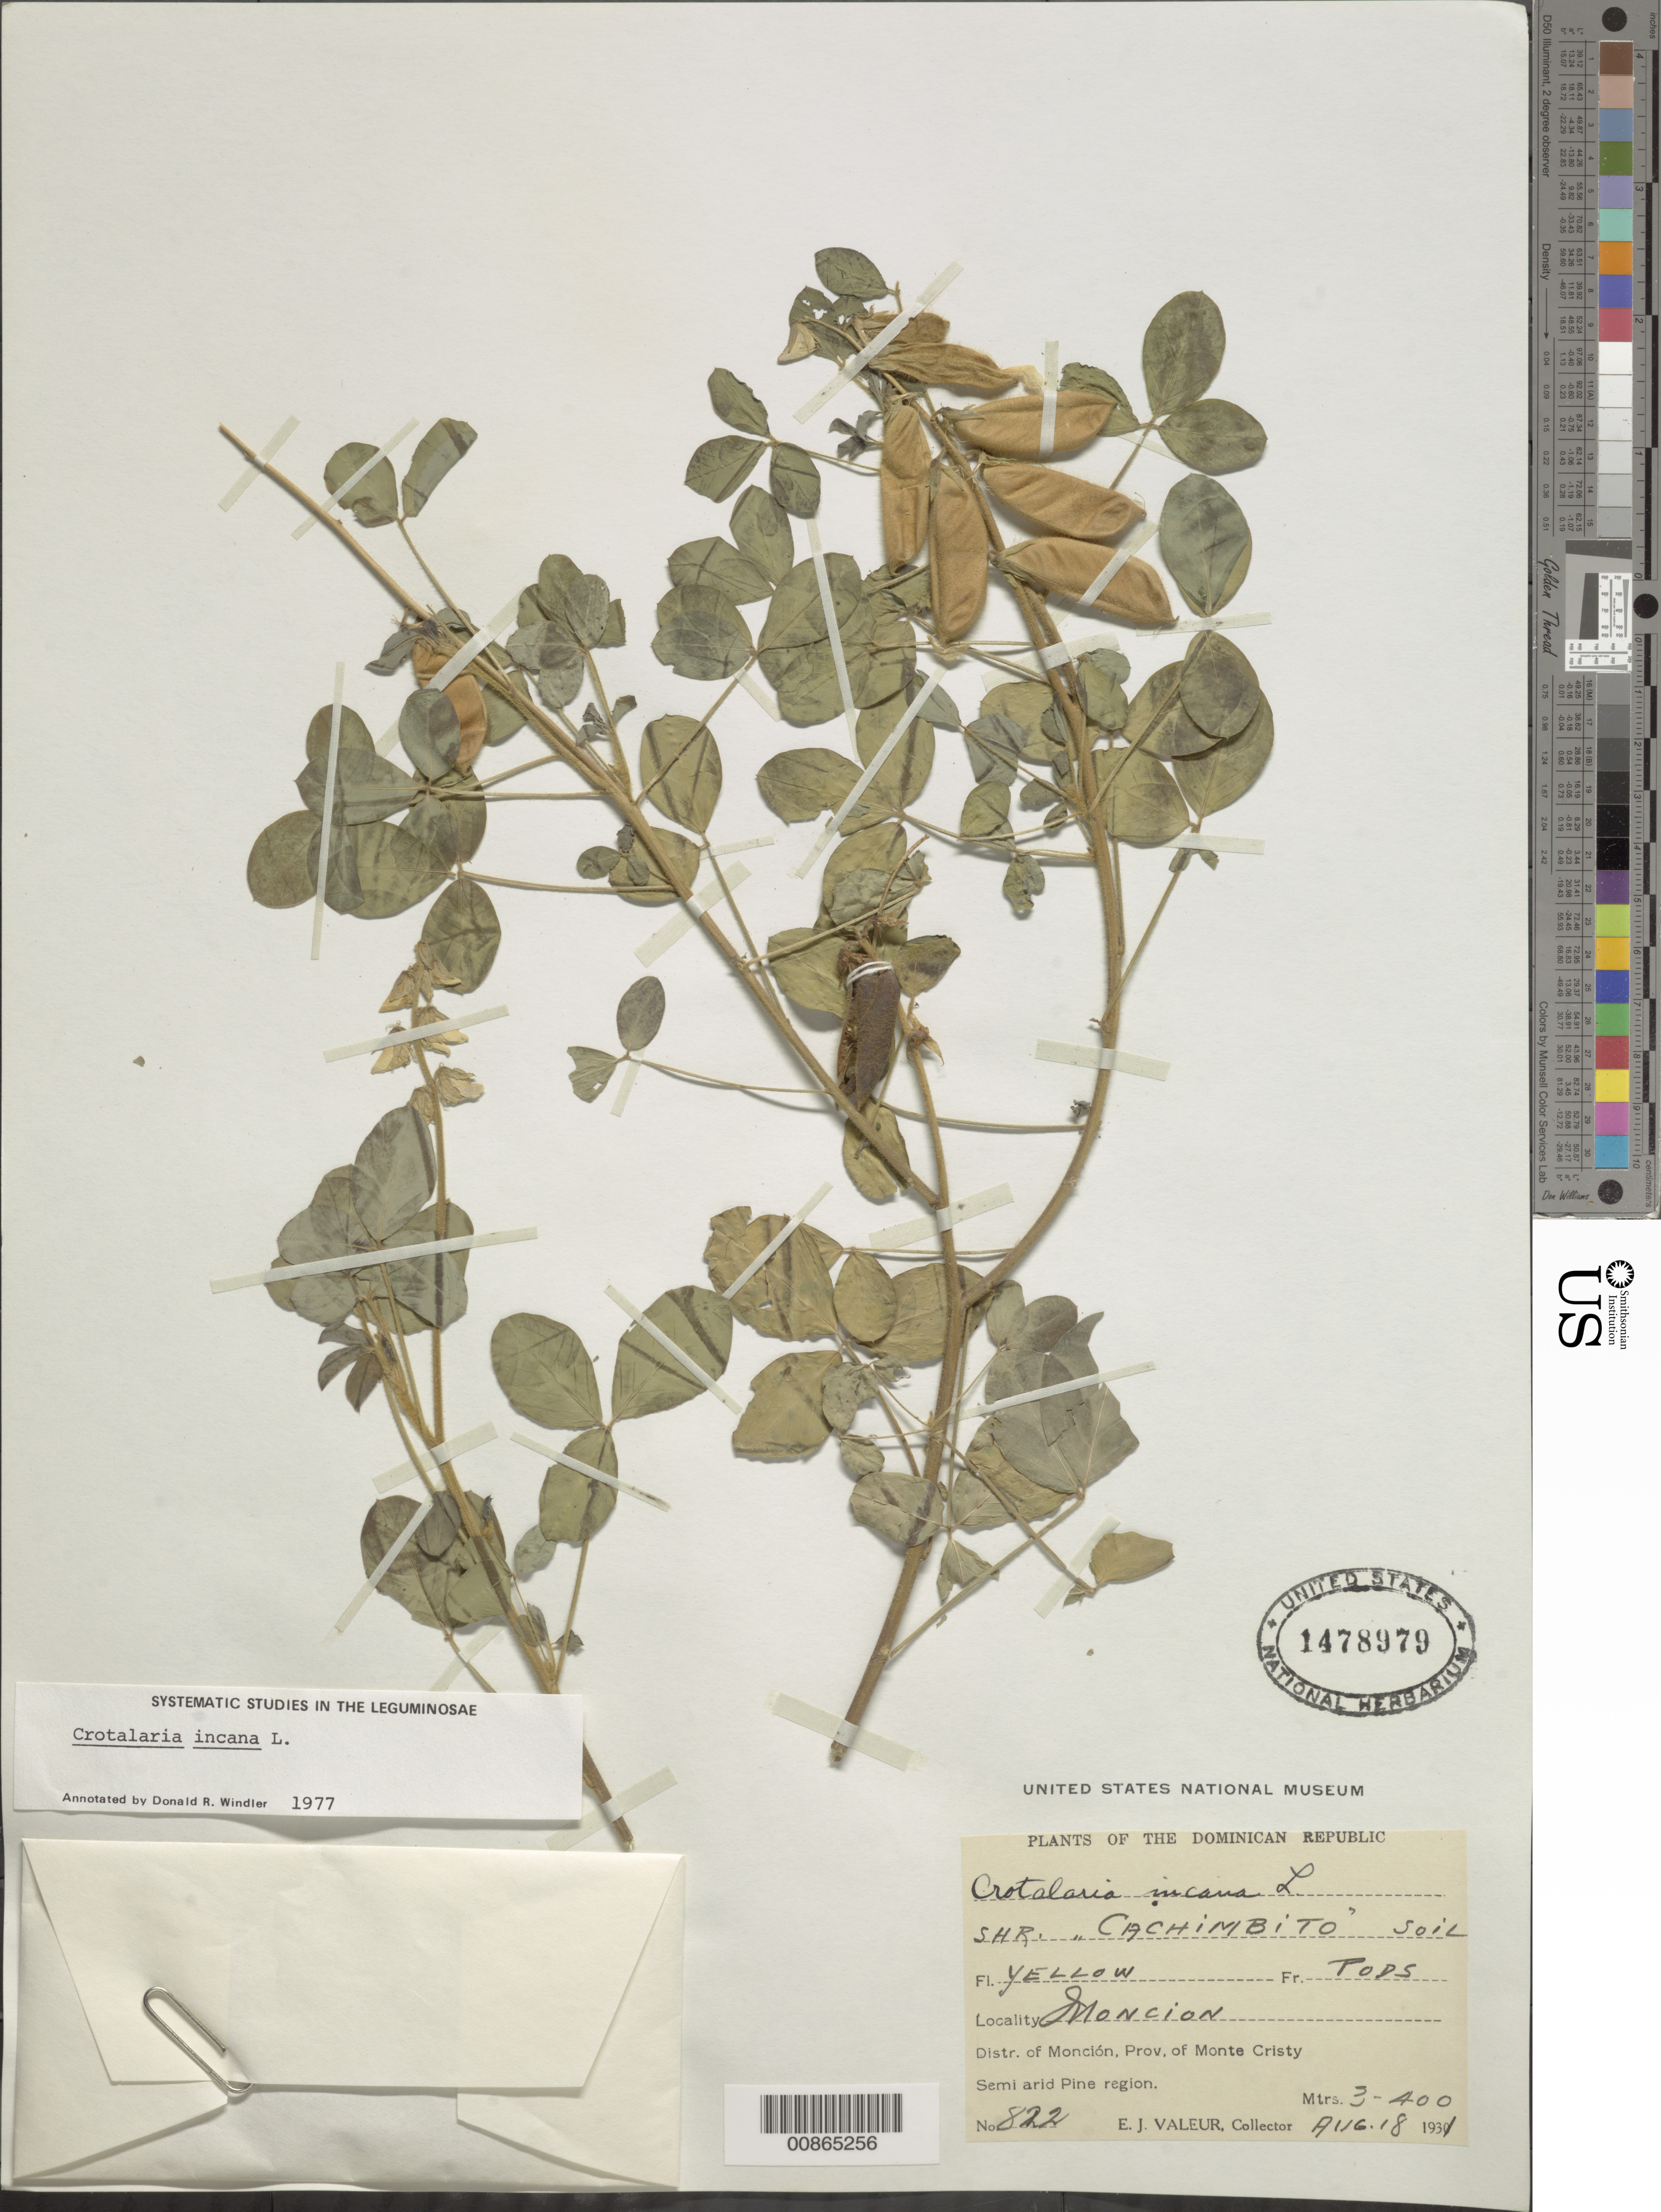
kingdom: Plantae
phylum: Tracheophyta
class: Magnoliopsida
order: Fabales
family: Fabaceae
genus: Crotalaria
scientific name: Crotalaria incana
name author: L.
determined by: Windler, D. R.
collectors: E. Valeur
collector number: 822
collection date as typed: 18 Aug 1931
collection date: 1931-08-18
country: Dominican Republic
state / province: Monte Cristi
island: Hispaniola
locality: Monción, Distr. of Monción.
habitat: Soil. Semi arid Pine region.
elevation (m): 300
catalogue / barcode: US 1478979